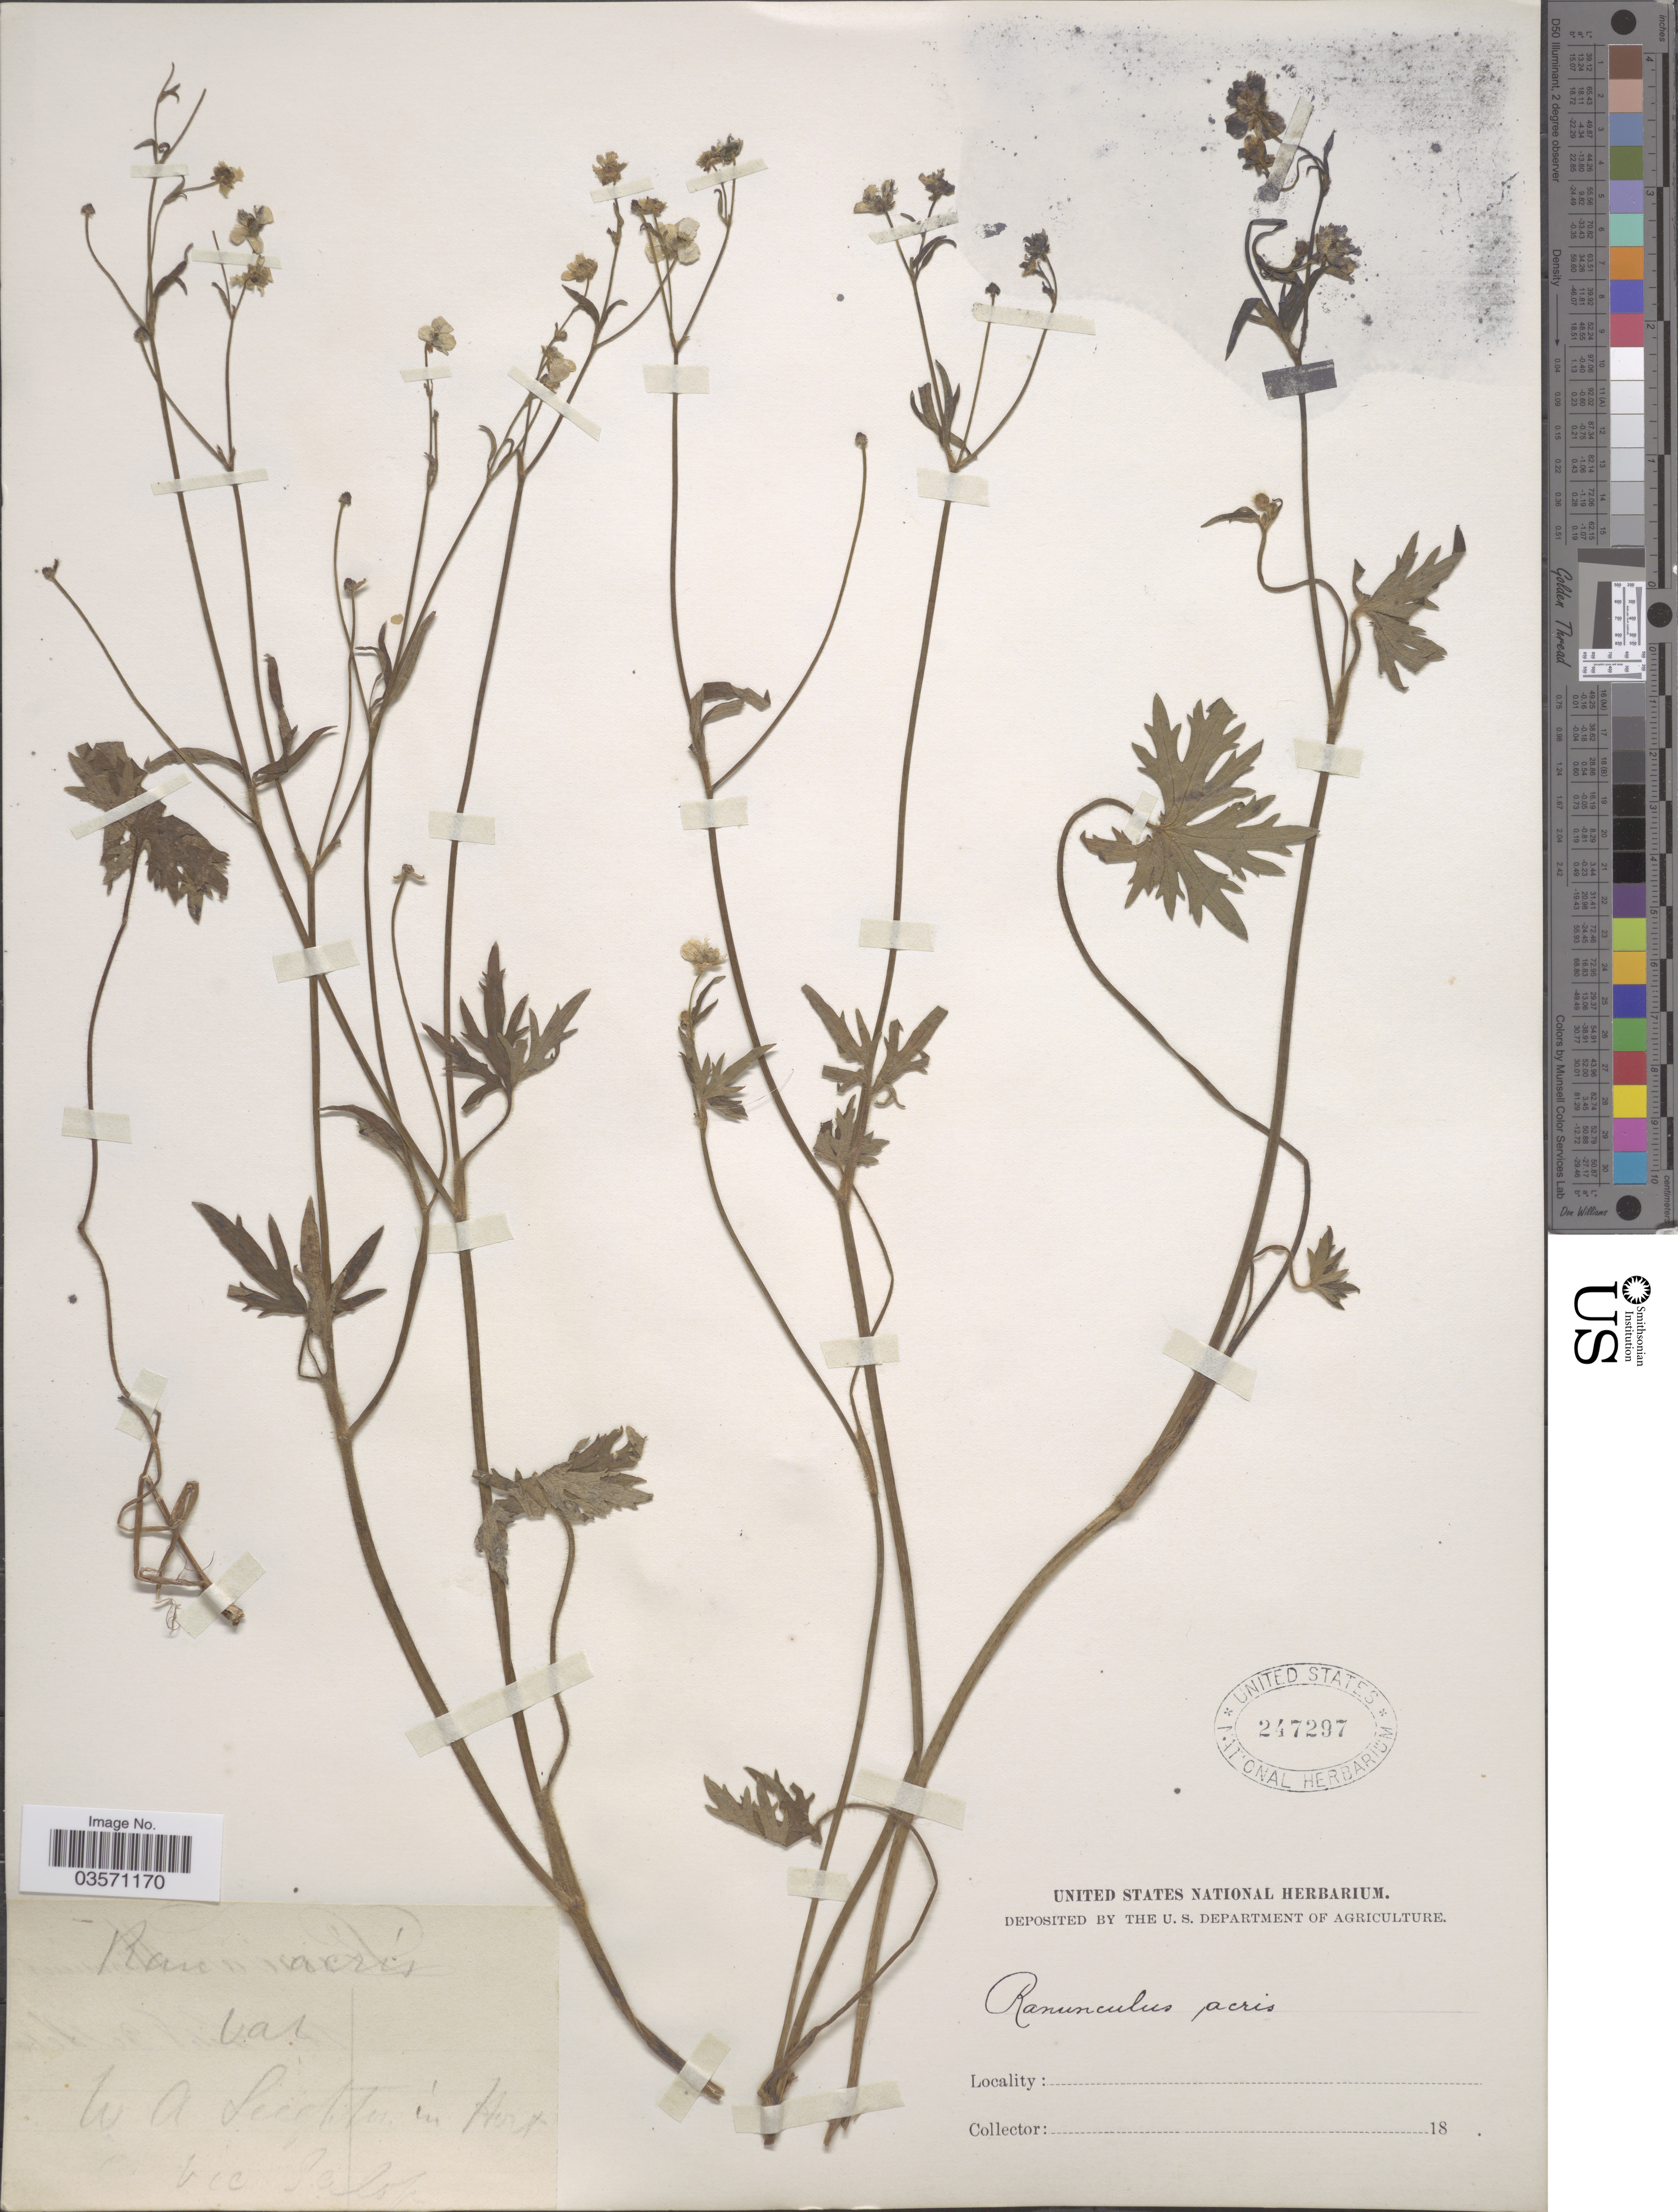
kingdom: Plantae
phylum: Tracheophyta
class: Magnoliopsida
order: Ranunculales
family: Ranunculaceae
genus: Ranunculus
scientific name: Ranunculus acris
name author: L.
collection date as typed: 18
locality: W A Suetter in Hort vic Salop. [interpreted]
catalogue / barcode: US 247297